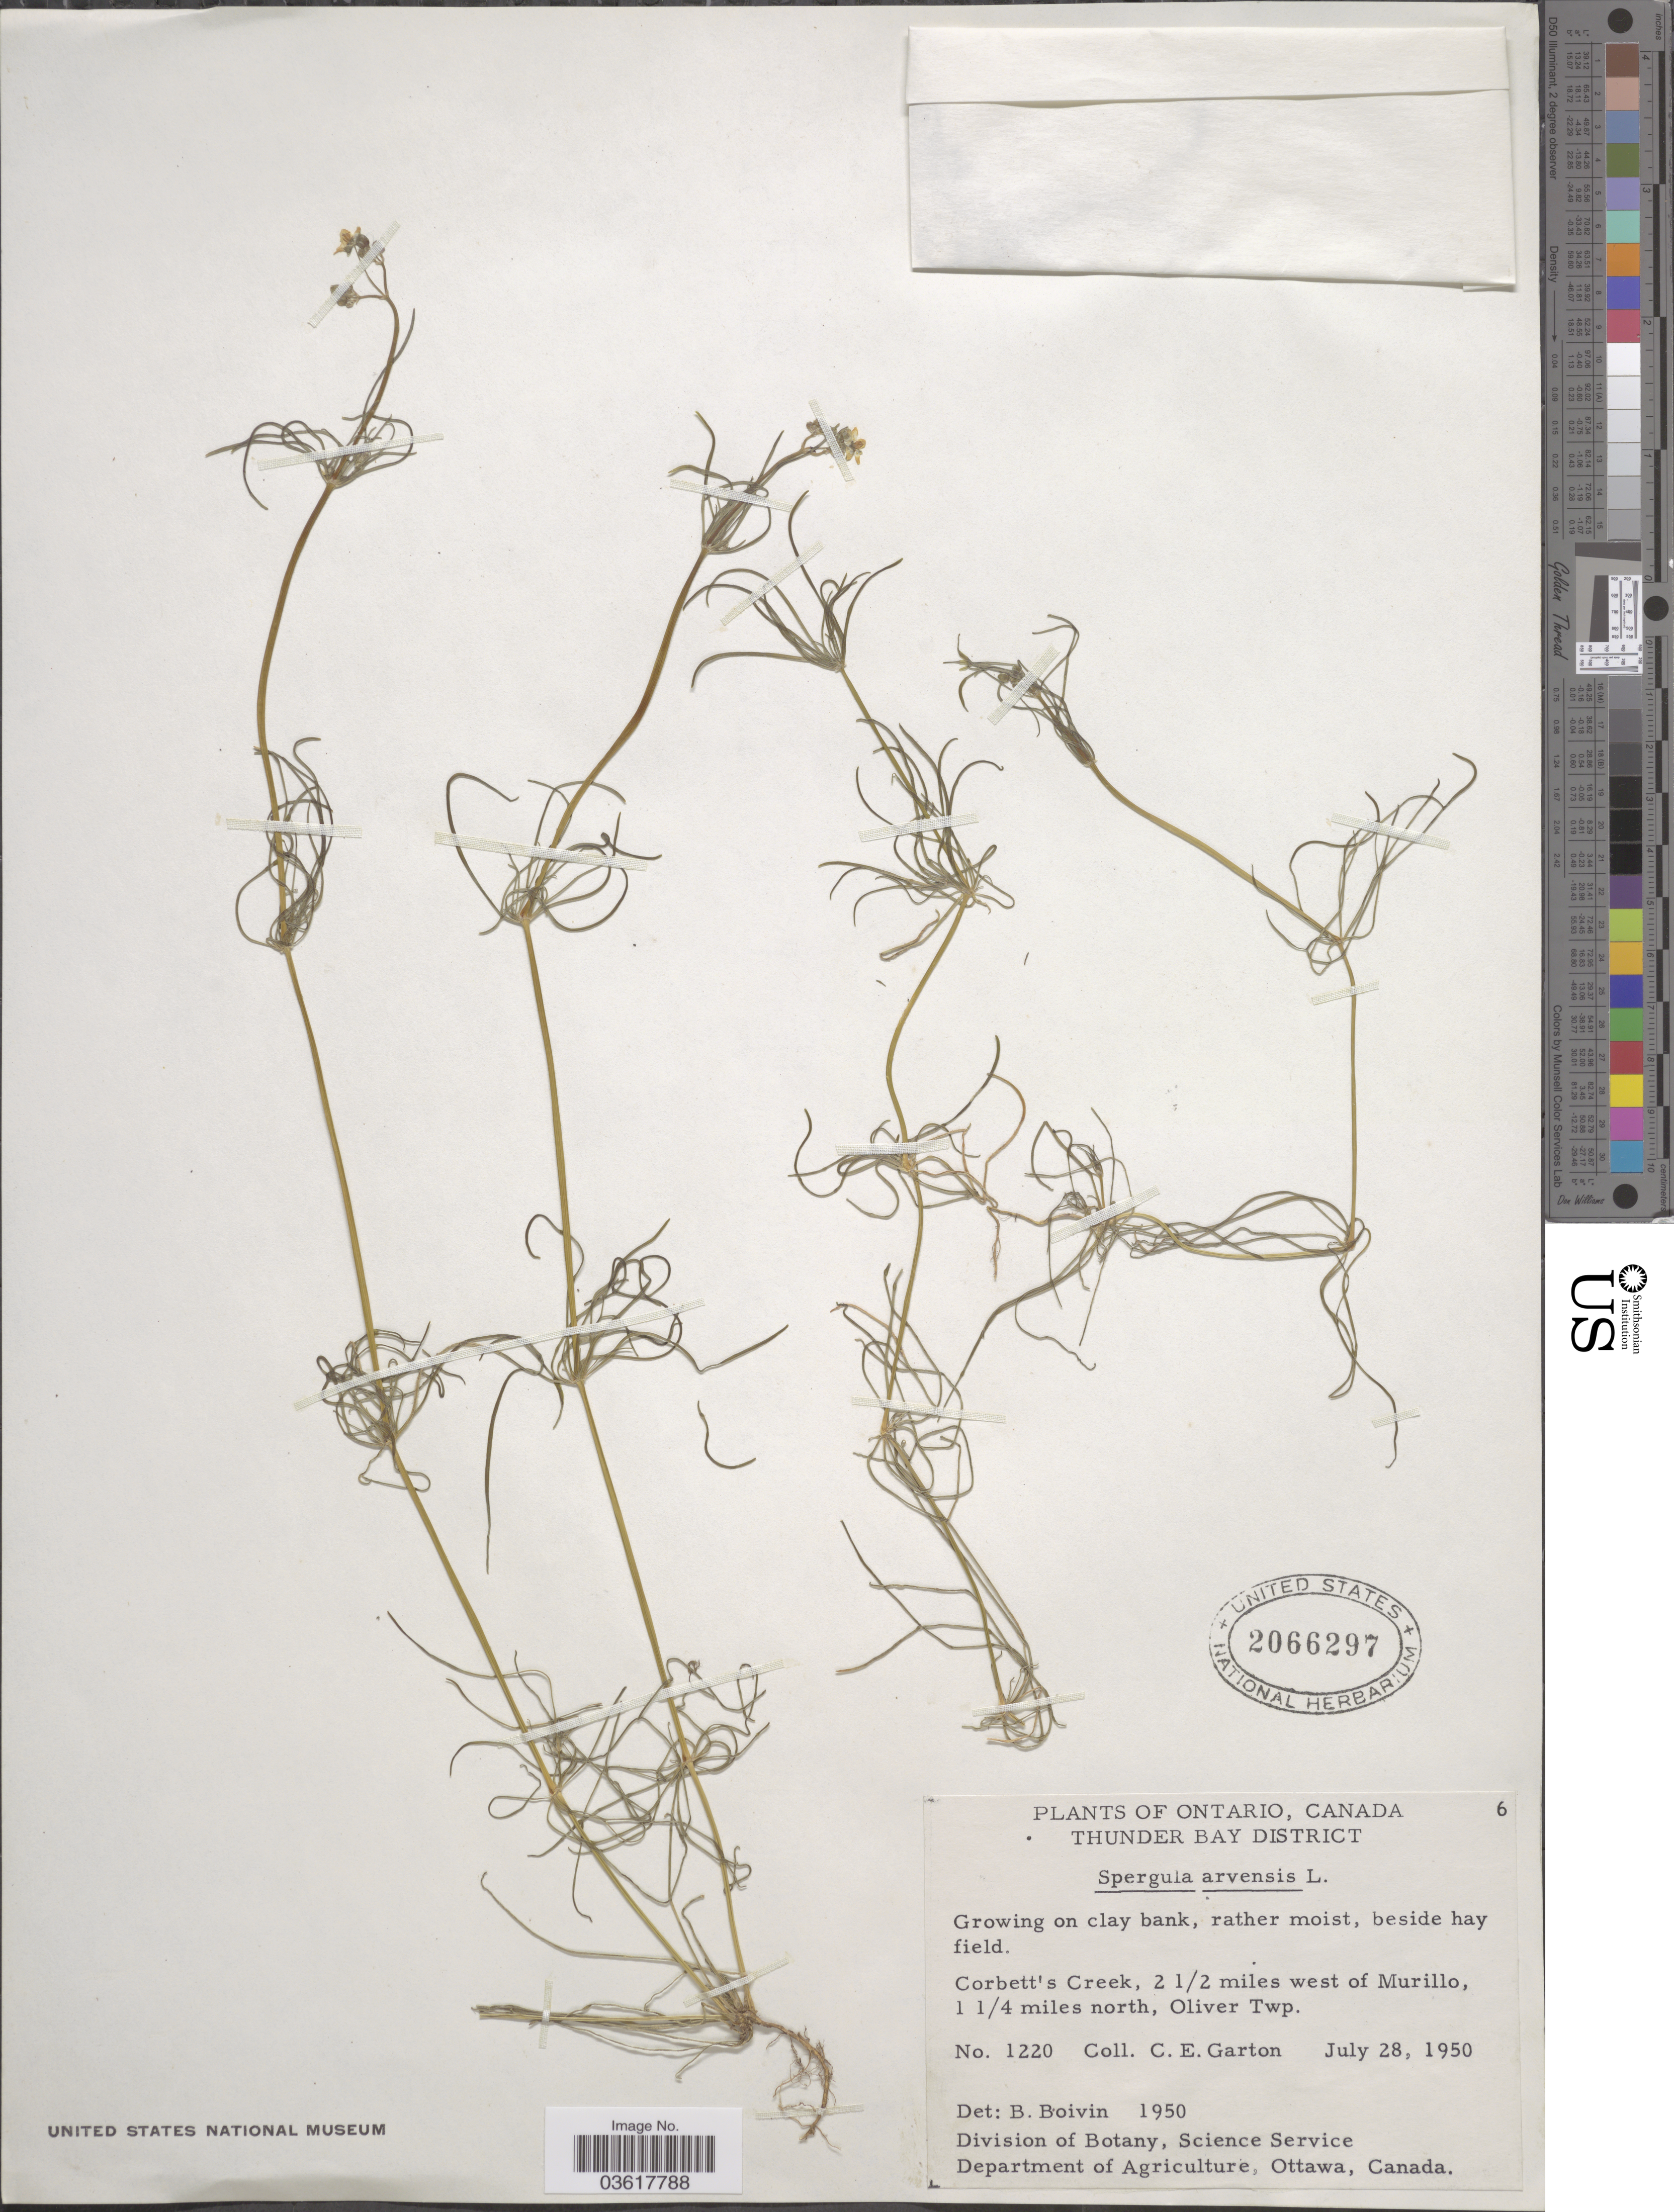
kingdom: Plantae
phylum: Tracheophyta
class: Magnoliopsida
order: Caryophyllales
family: Caryophyllaceae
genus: Spergula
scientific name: Spergula arvensis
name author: L.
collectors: C. E. Garton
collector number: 1220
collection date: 1950-07-28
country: Canada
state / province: Ontario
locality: Thunder Bay District. Corbett's Creek, 2½ miles west of Murillo, 1¼ miles north, Oliver Twp.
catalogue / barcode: US 2066297